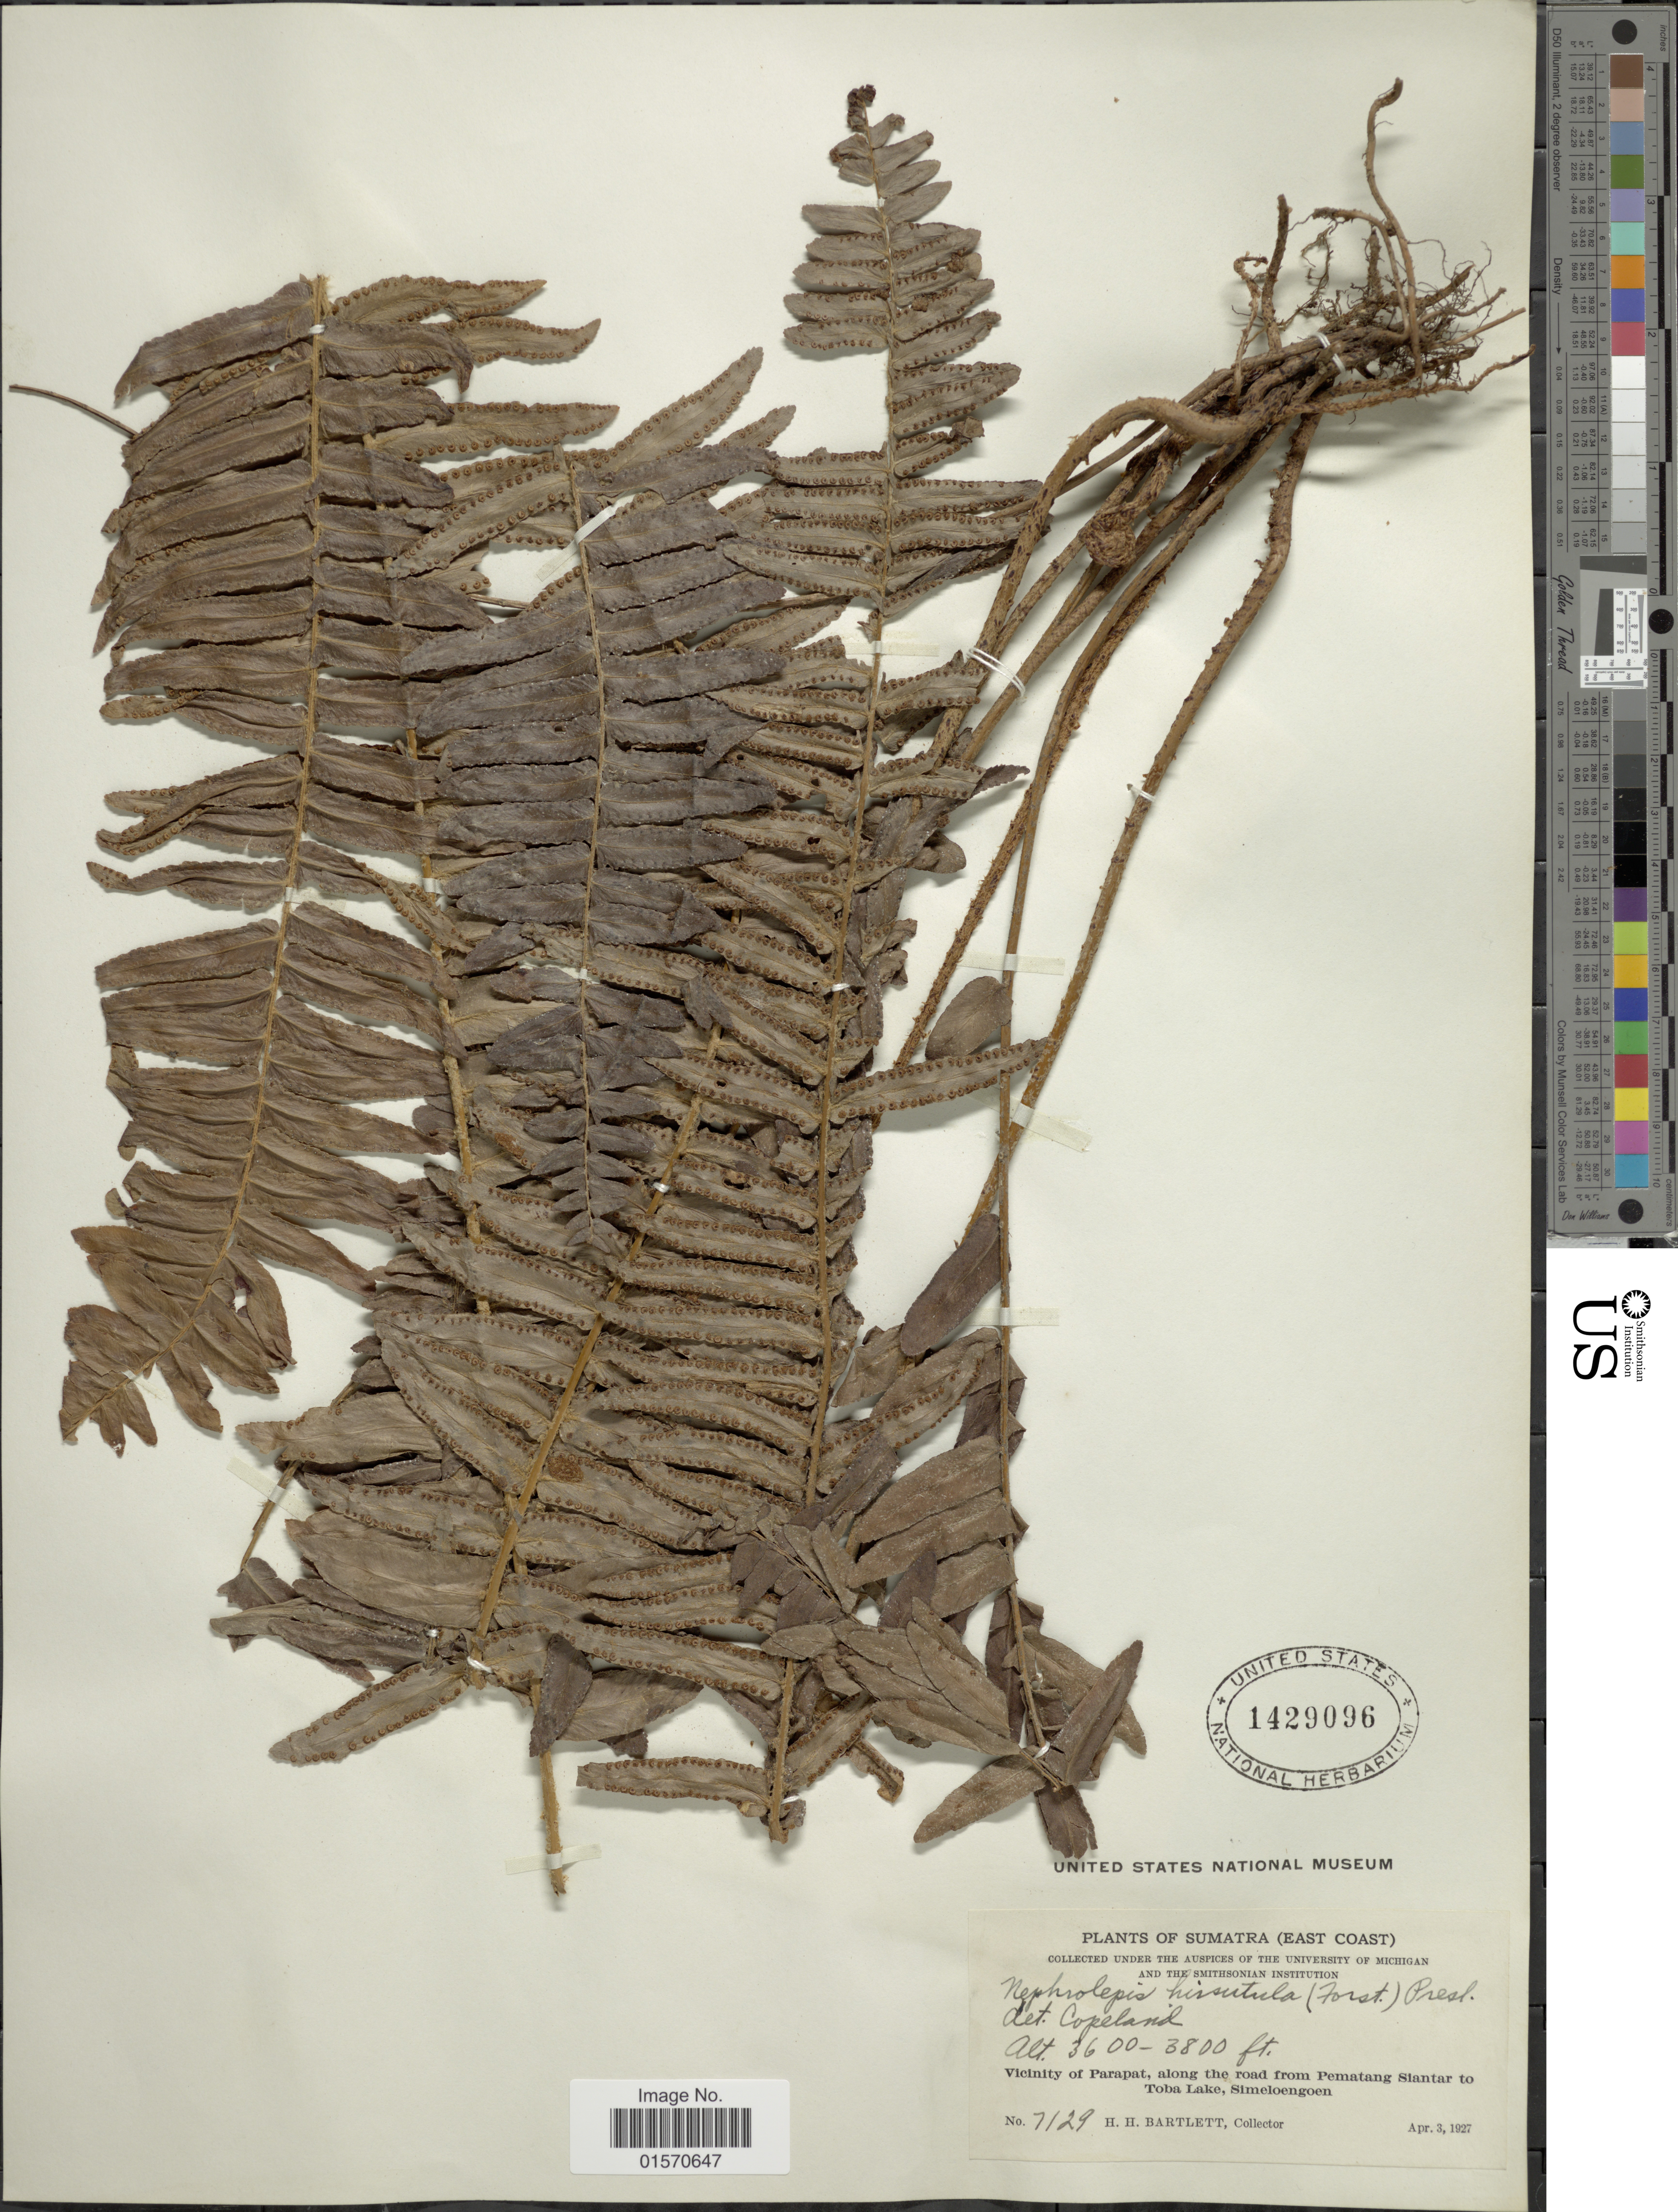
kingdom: Plantae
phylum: Tracheophyta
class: Polypodiopsida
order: Polypodiales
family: Nephrolepidaceae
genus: Nephrolepis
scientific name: Nephrolepis multiflora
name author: (Roxb.) F.M. Jarrett ex C.V. Morton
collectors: H. H. Bartlett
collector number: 7129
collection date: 1927-04-03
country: Indonesia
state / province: Sumatra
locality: Sumatra (East Coast). Vicinity of Parapat, along the road from Pematang Siantar to Toba Lake, Simeloengoen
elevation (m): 1097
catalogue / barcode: US 1429096